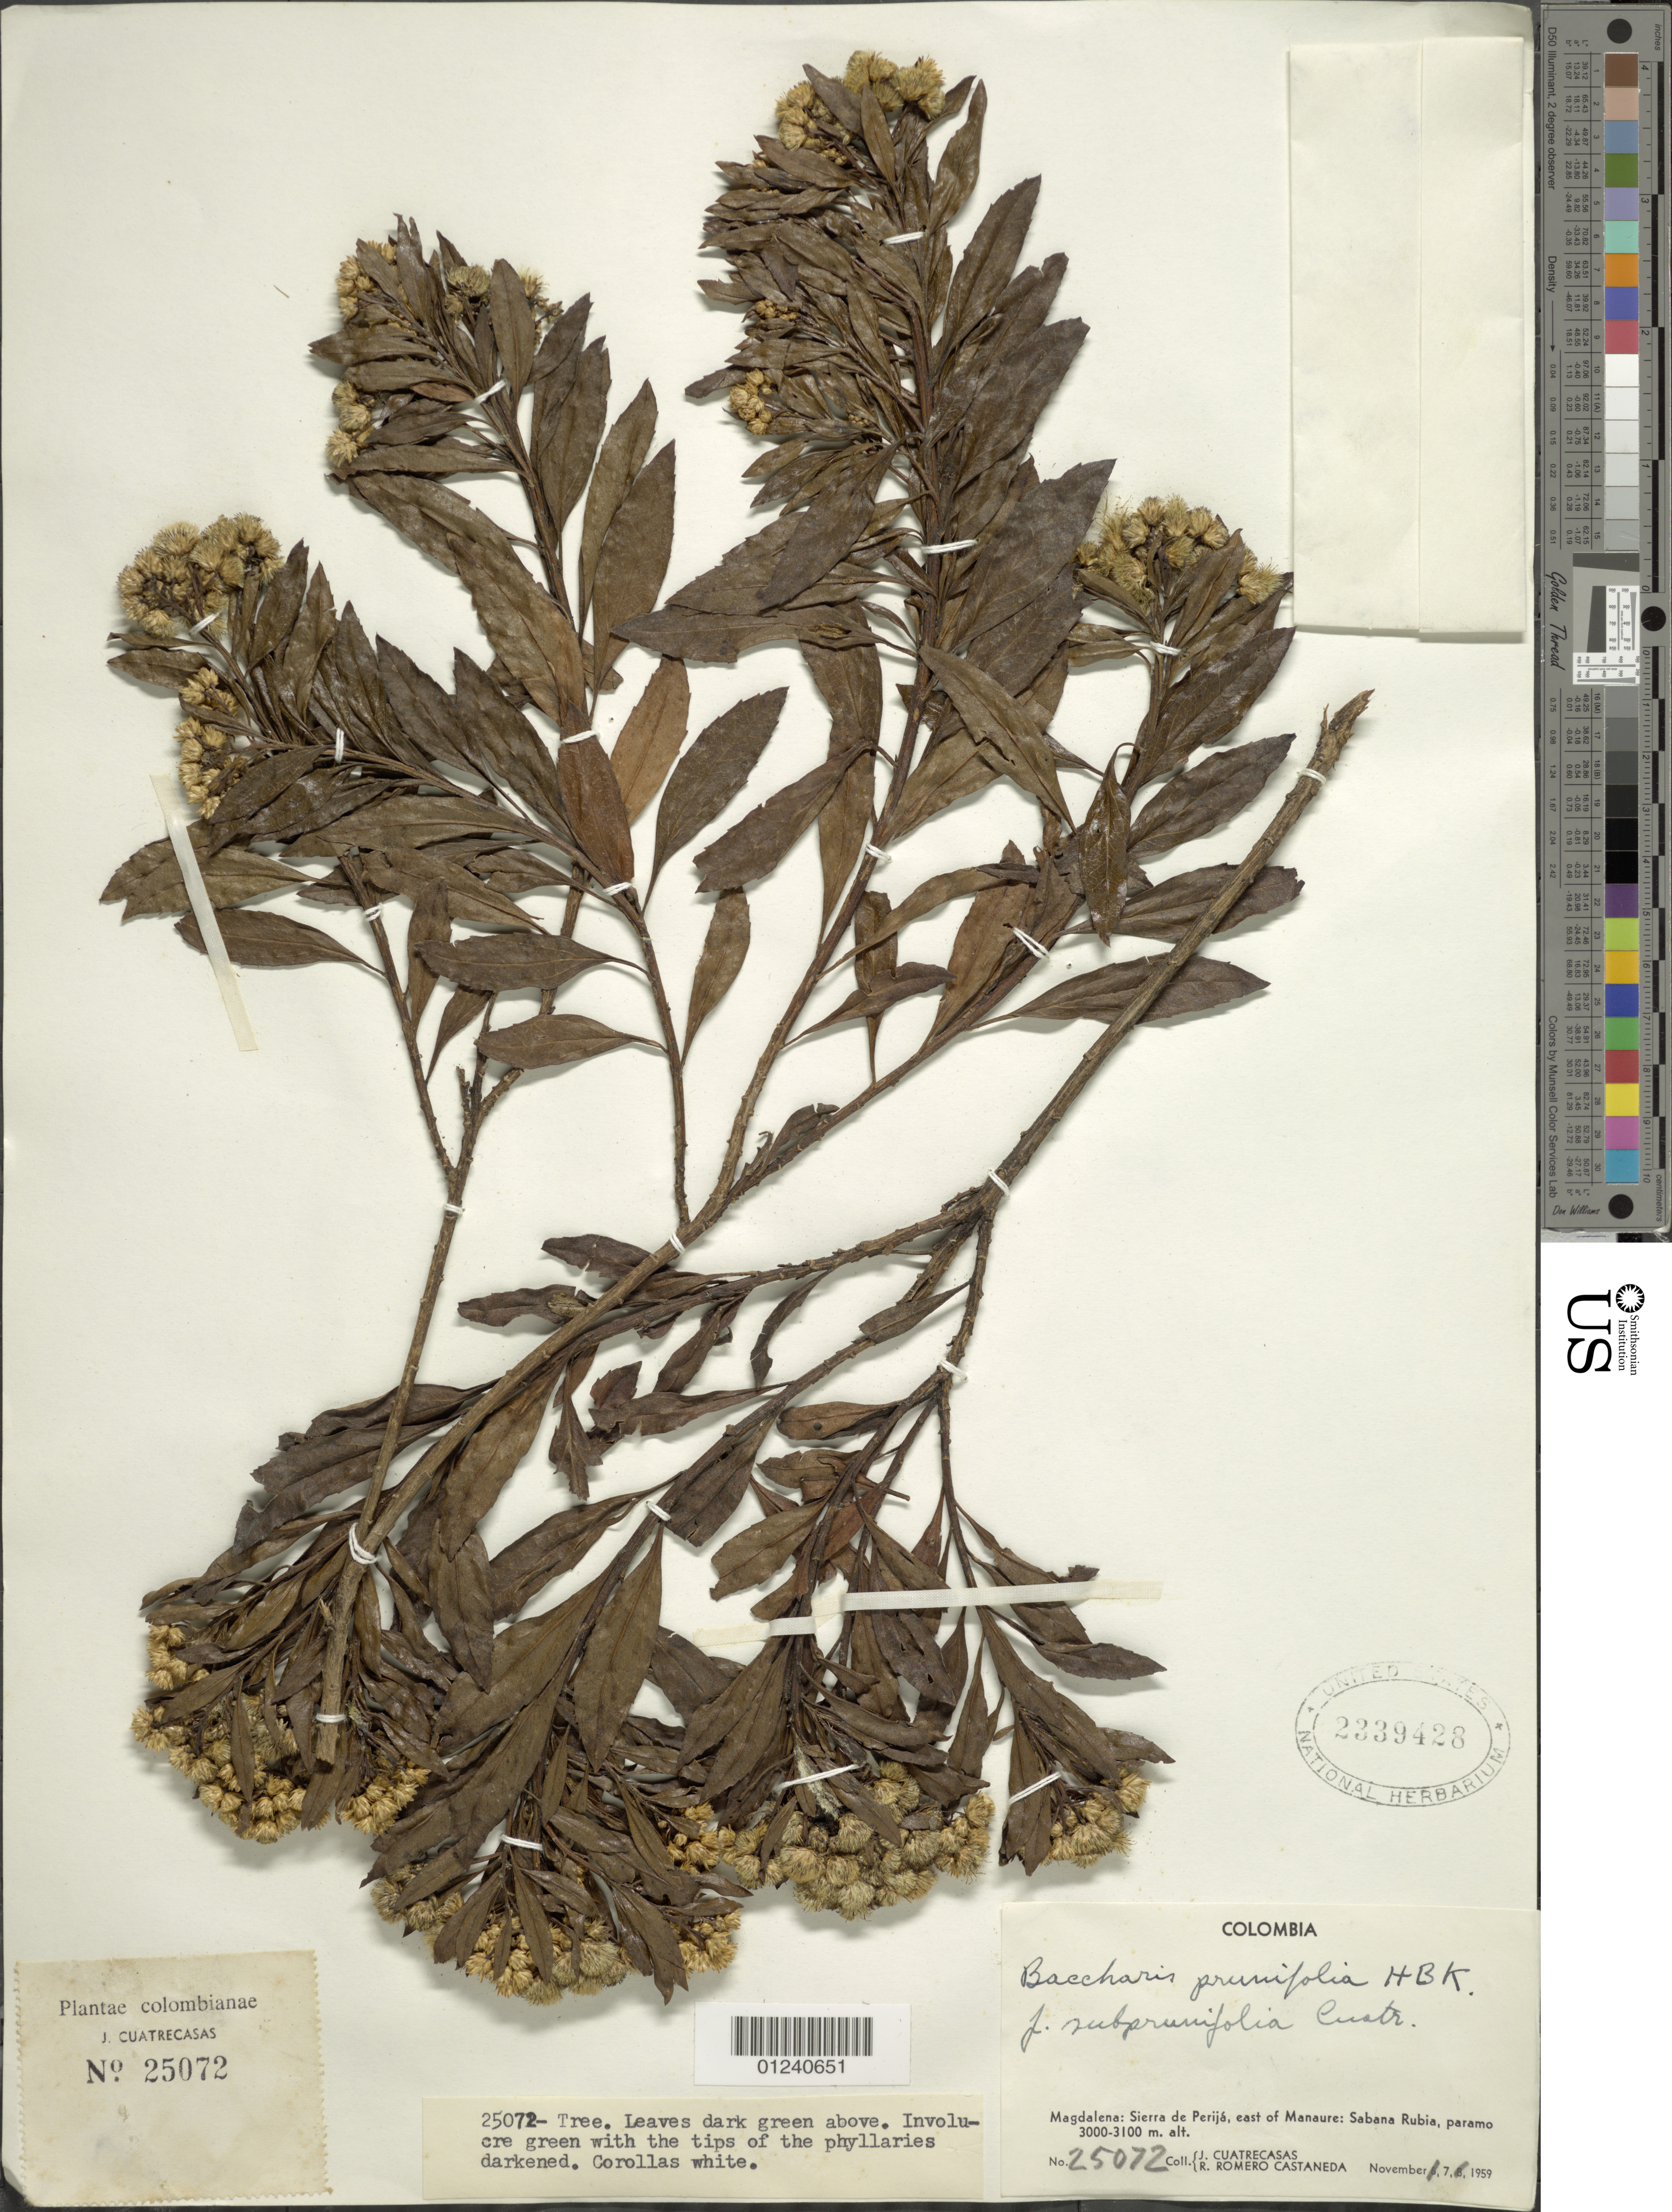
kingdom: Plantae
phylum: Tracheophyta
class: Magnoliopsida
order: Asterales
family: Asteraceae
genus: Baccharis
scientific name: Baccharis prunifolia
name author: Kunth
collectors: J. Cuatrecasas & R. Romero Castañeda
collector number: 25072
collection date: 1959-11-07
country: Colombia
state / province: Magdalena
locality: Sierra de Perijà, east of Manaure: Sabana Rubia, paramo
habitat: Paramo.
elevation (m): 3000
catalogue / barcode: US 2339428